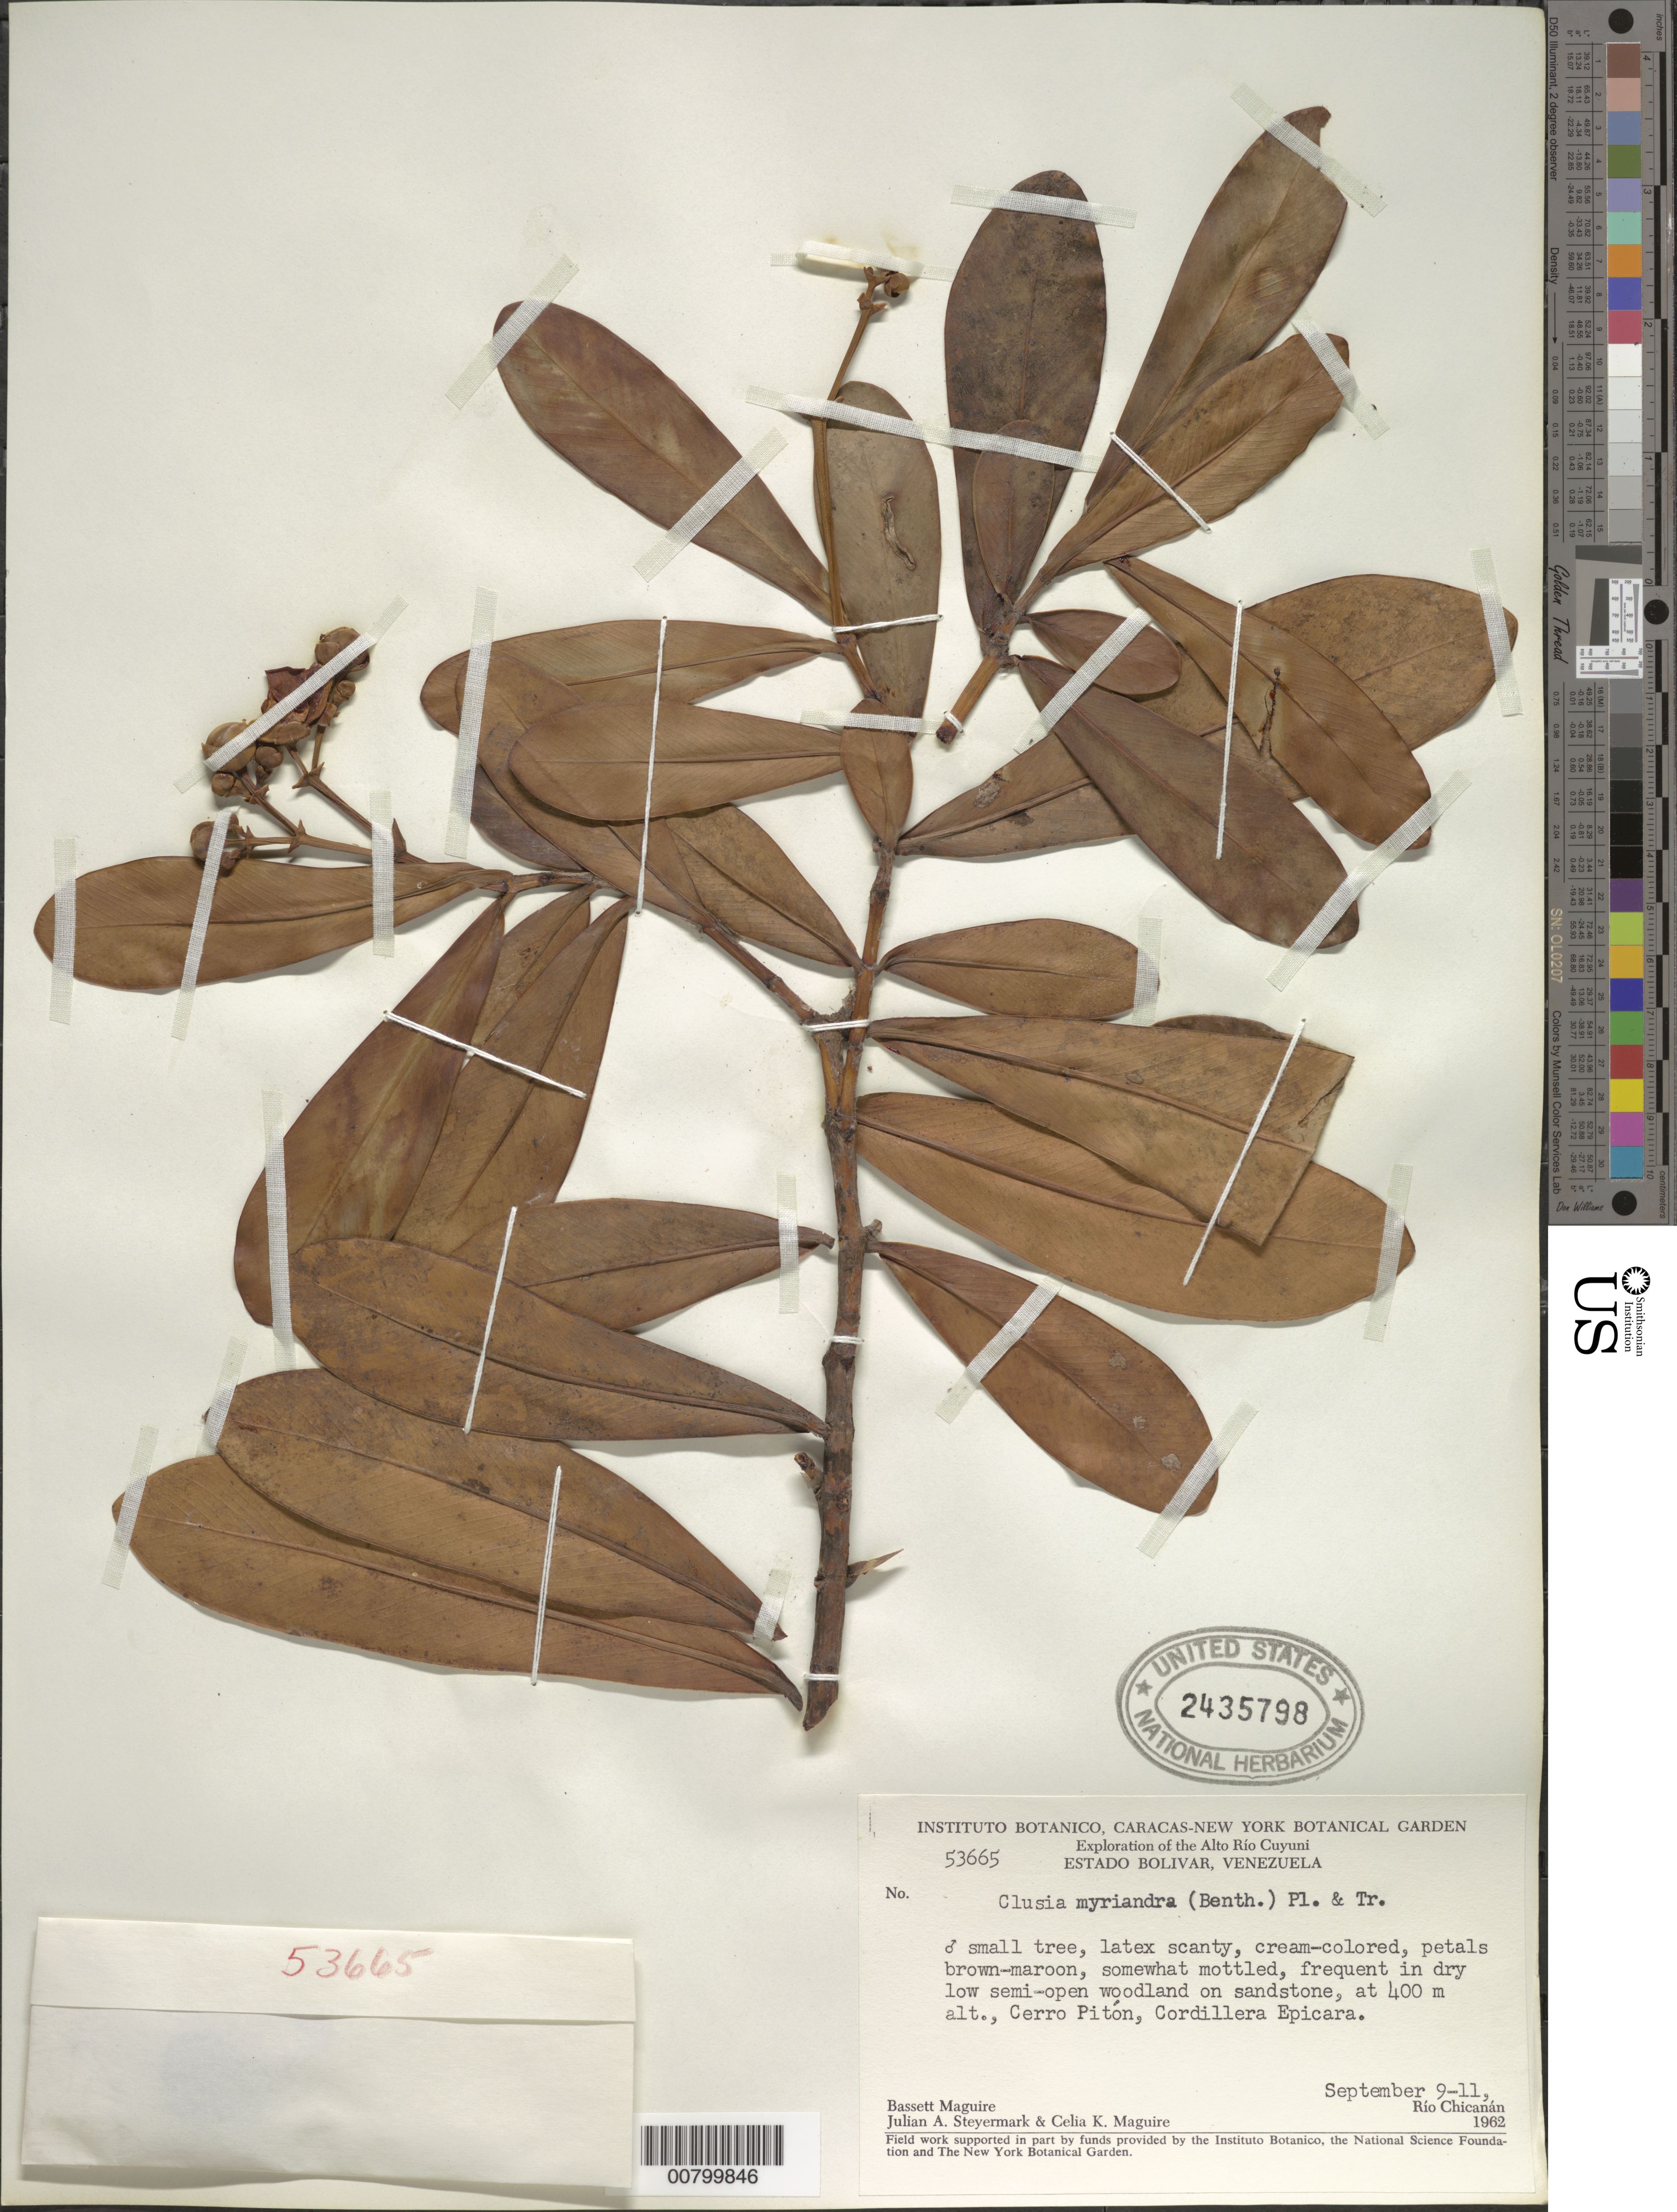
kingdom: Plantae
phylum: Tracheophyta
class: Magnoliopsida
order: Malpighiales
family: Clusiaceae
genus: Clusia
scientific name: Clusia myriandra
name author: (Benth.) Planch. & Triana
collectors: B. Maguire, J. Steyermark & C. K. Maguire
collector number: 53665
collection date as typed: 9-Sep-62 to 11-Sep-62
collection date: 1962-09-09/1962-09-11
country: Venezuela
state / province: Bolívar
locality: Alto Río Cuyuni, Cerro Pitón, Cordillera Epicara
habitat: Dry low semiopen woodland on sandstone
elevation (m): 400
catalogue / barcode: US 2435798